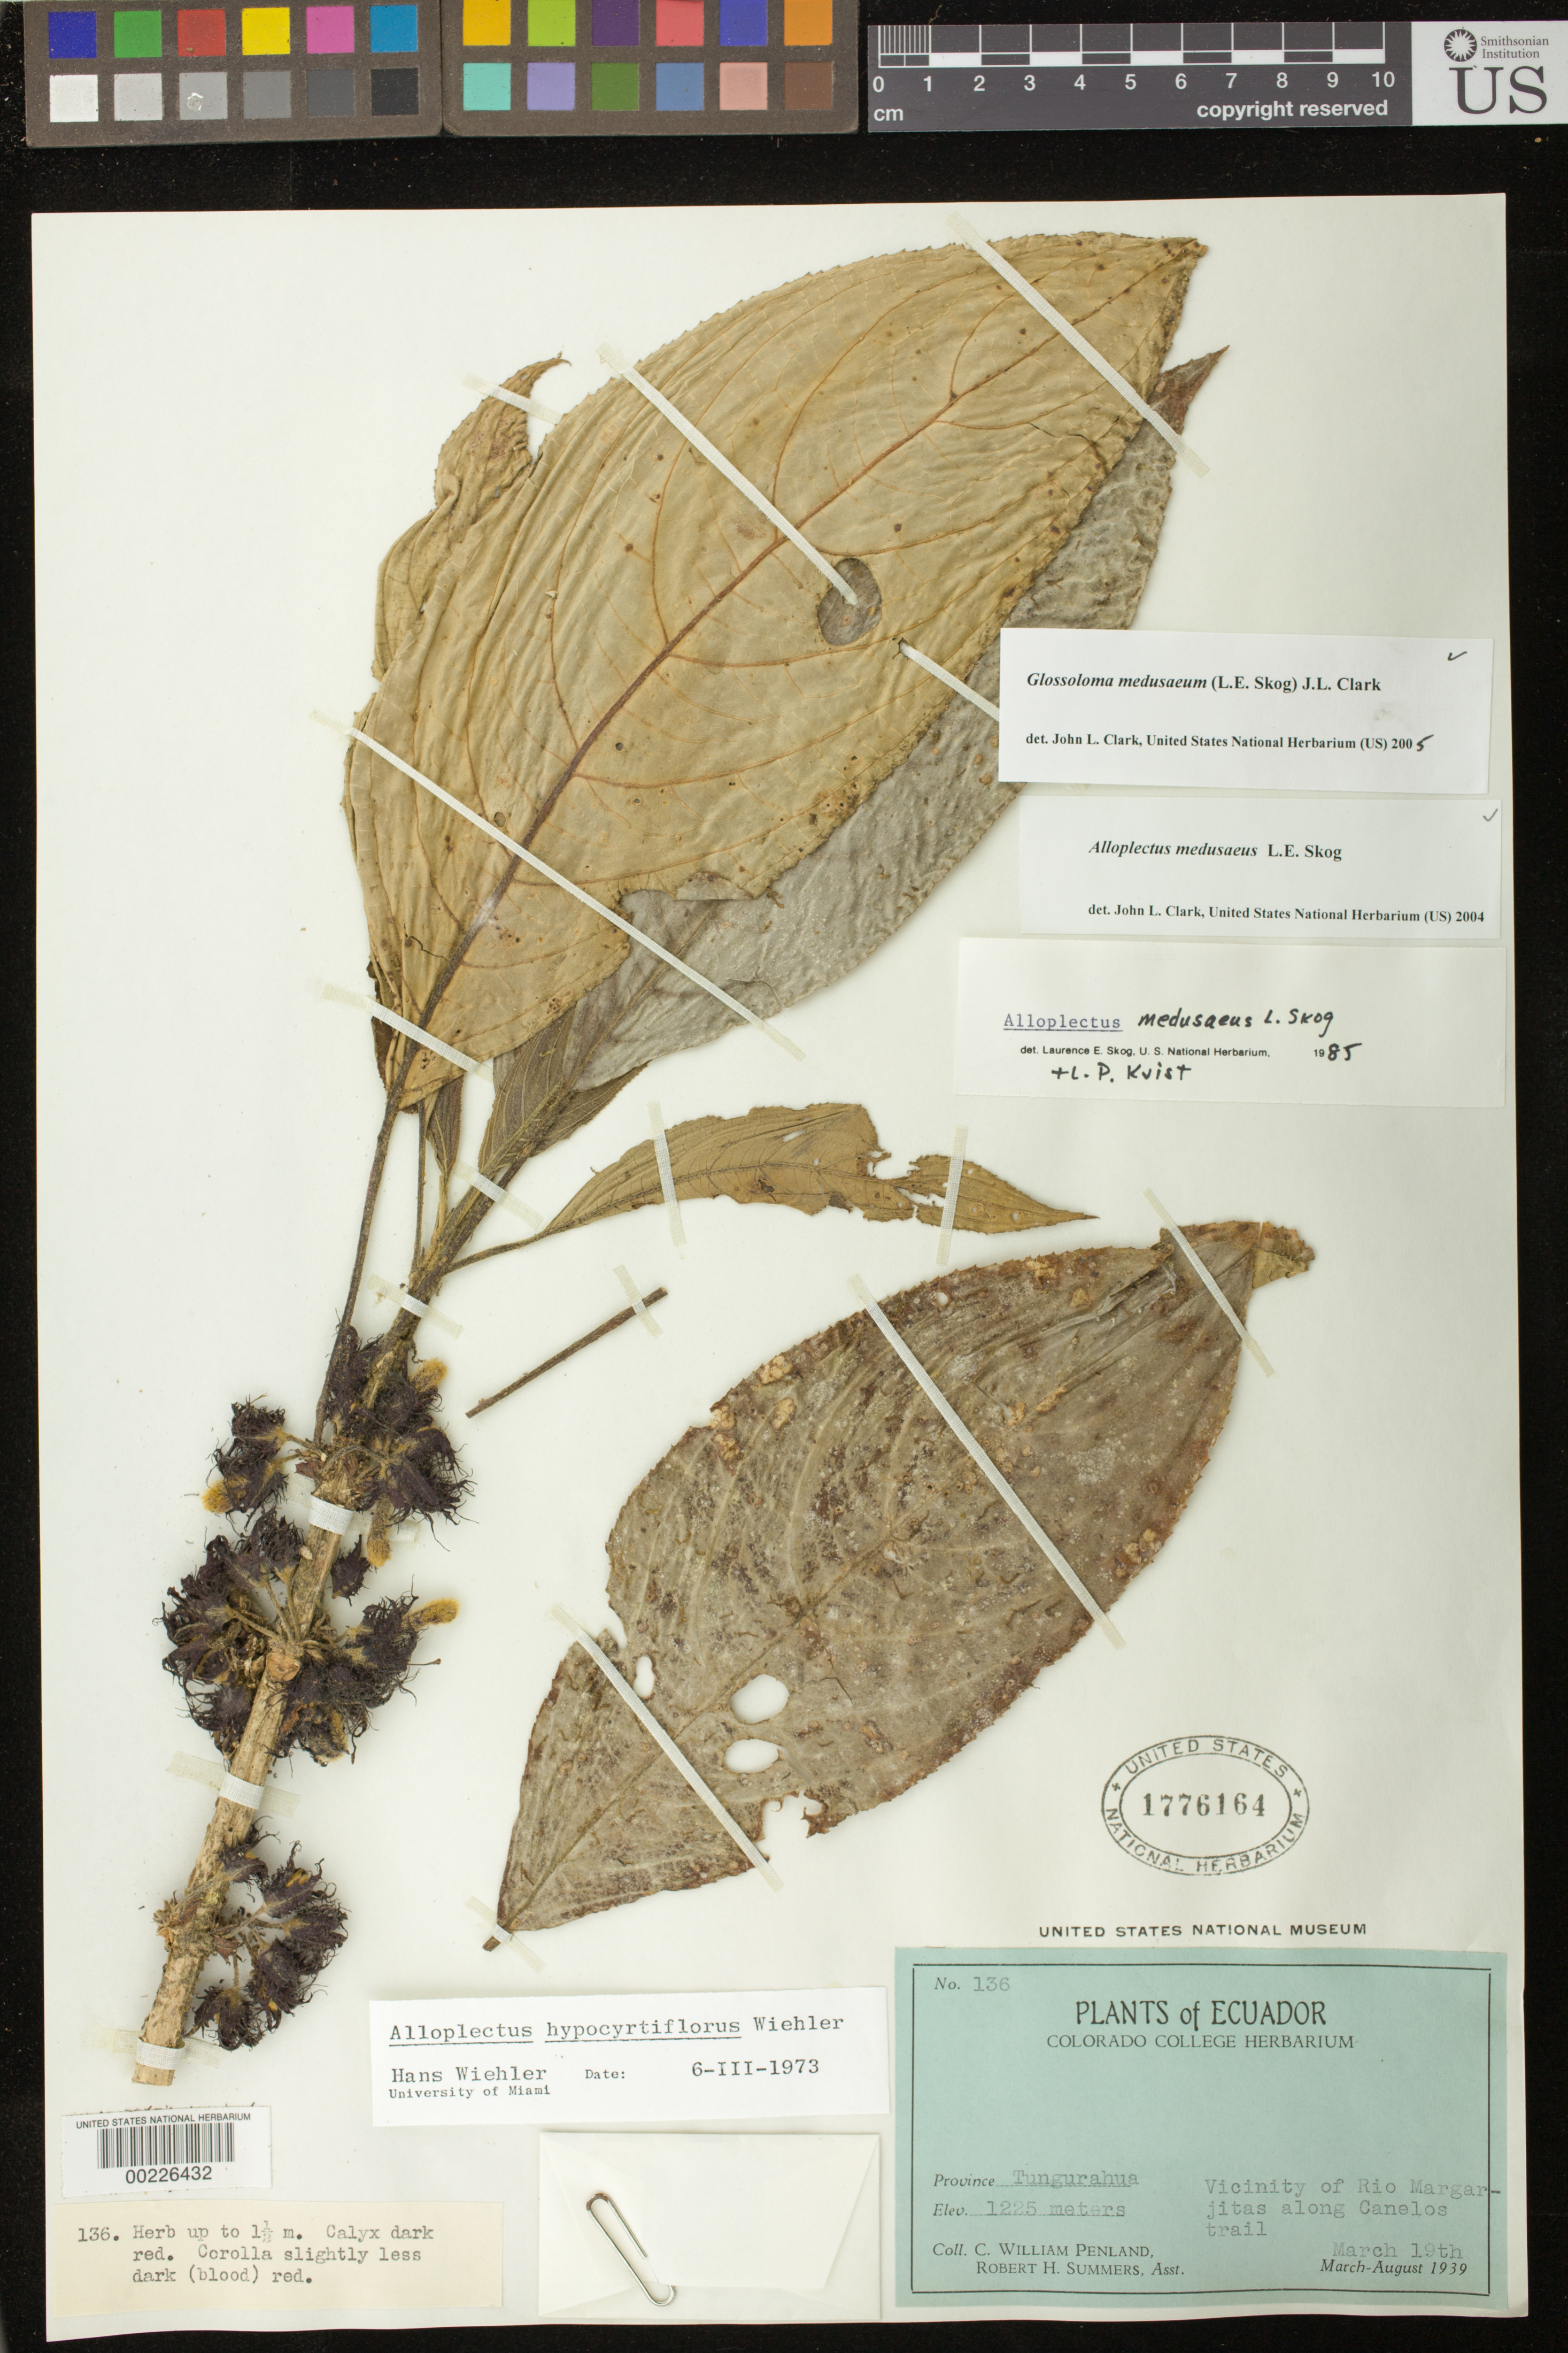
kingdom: Plantae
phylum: Tracheophyta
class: Magnoliopsida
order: Lamiales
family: Gesneriaceae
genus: Glossoloma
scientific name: Glossoloma medusaeum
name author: (L.E. Skog) J.L. Clark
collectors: C. W. Penland & R. Summers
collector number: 136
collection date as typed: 19 Mar 1939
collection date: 1939-03-19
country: Ecuador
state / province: Tungurahua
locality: Vicinity of Rio Margarjitas along Canelos trail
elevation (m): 1225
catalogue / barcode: US 1776164